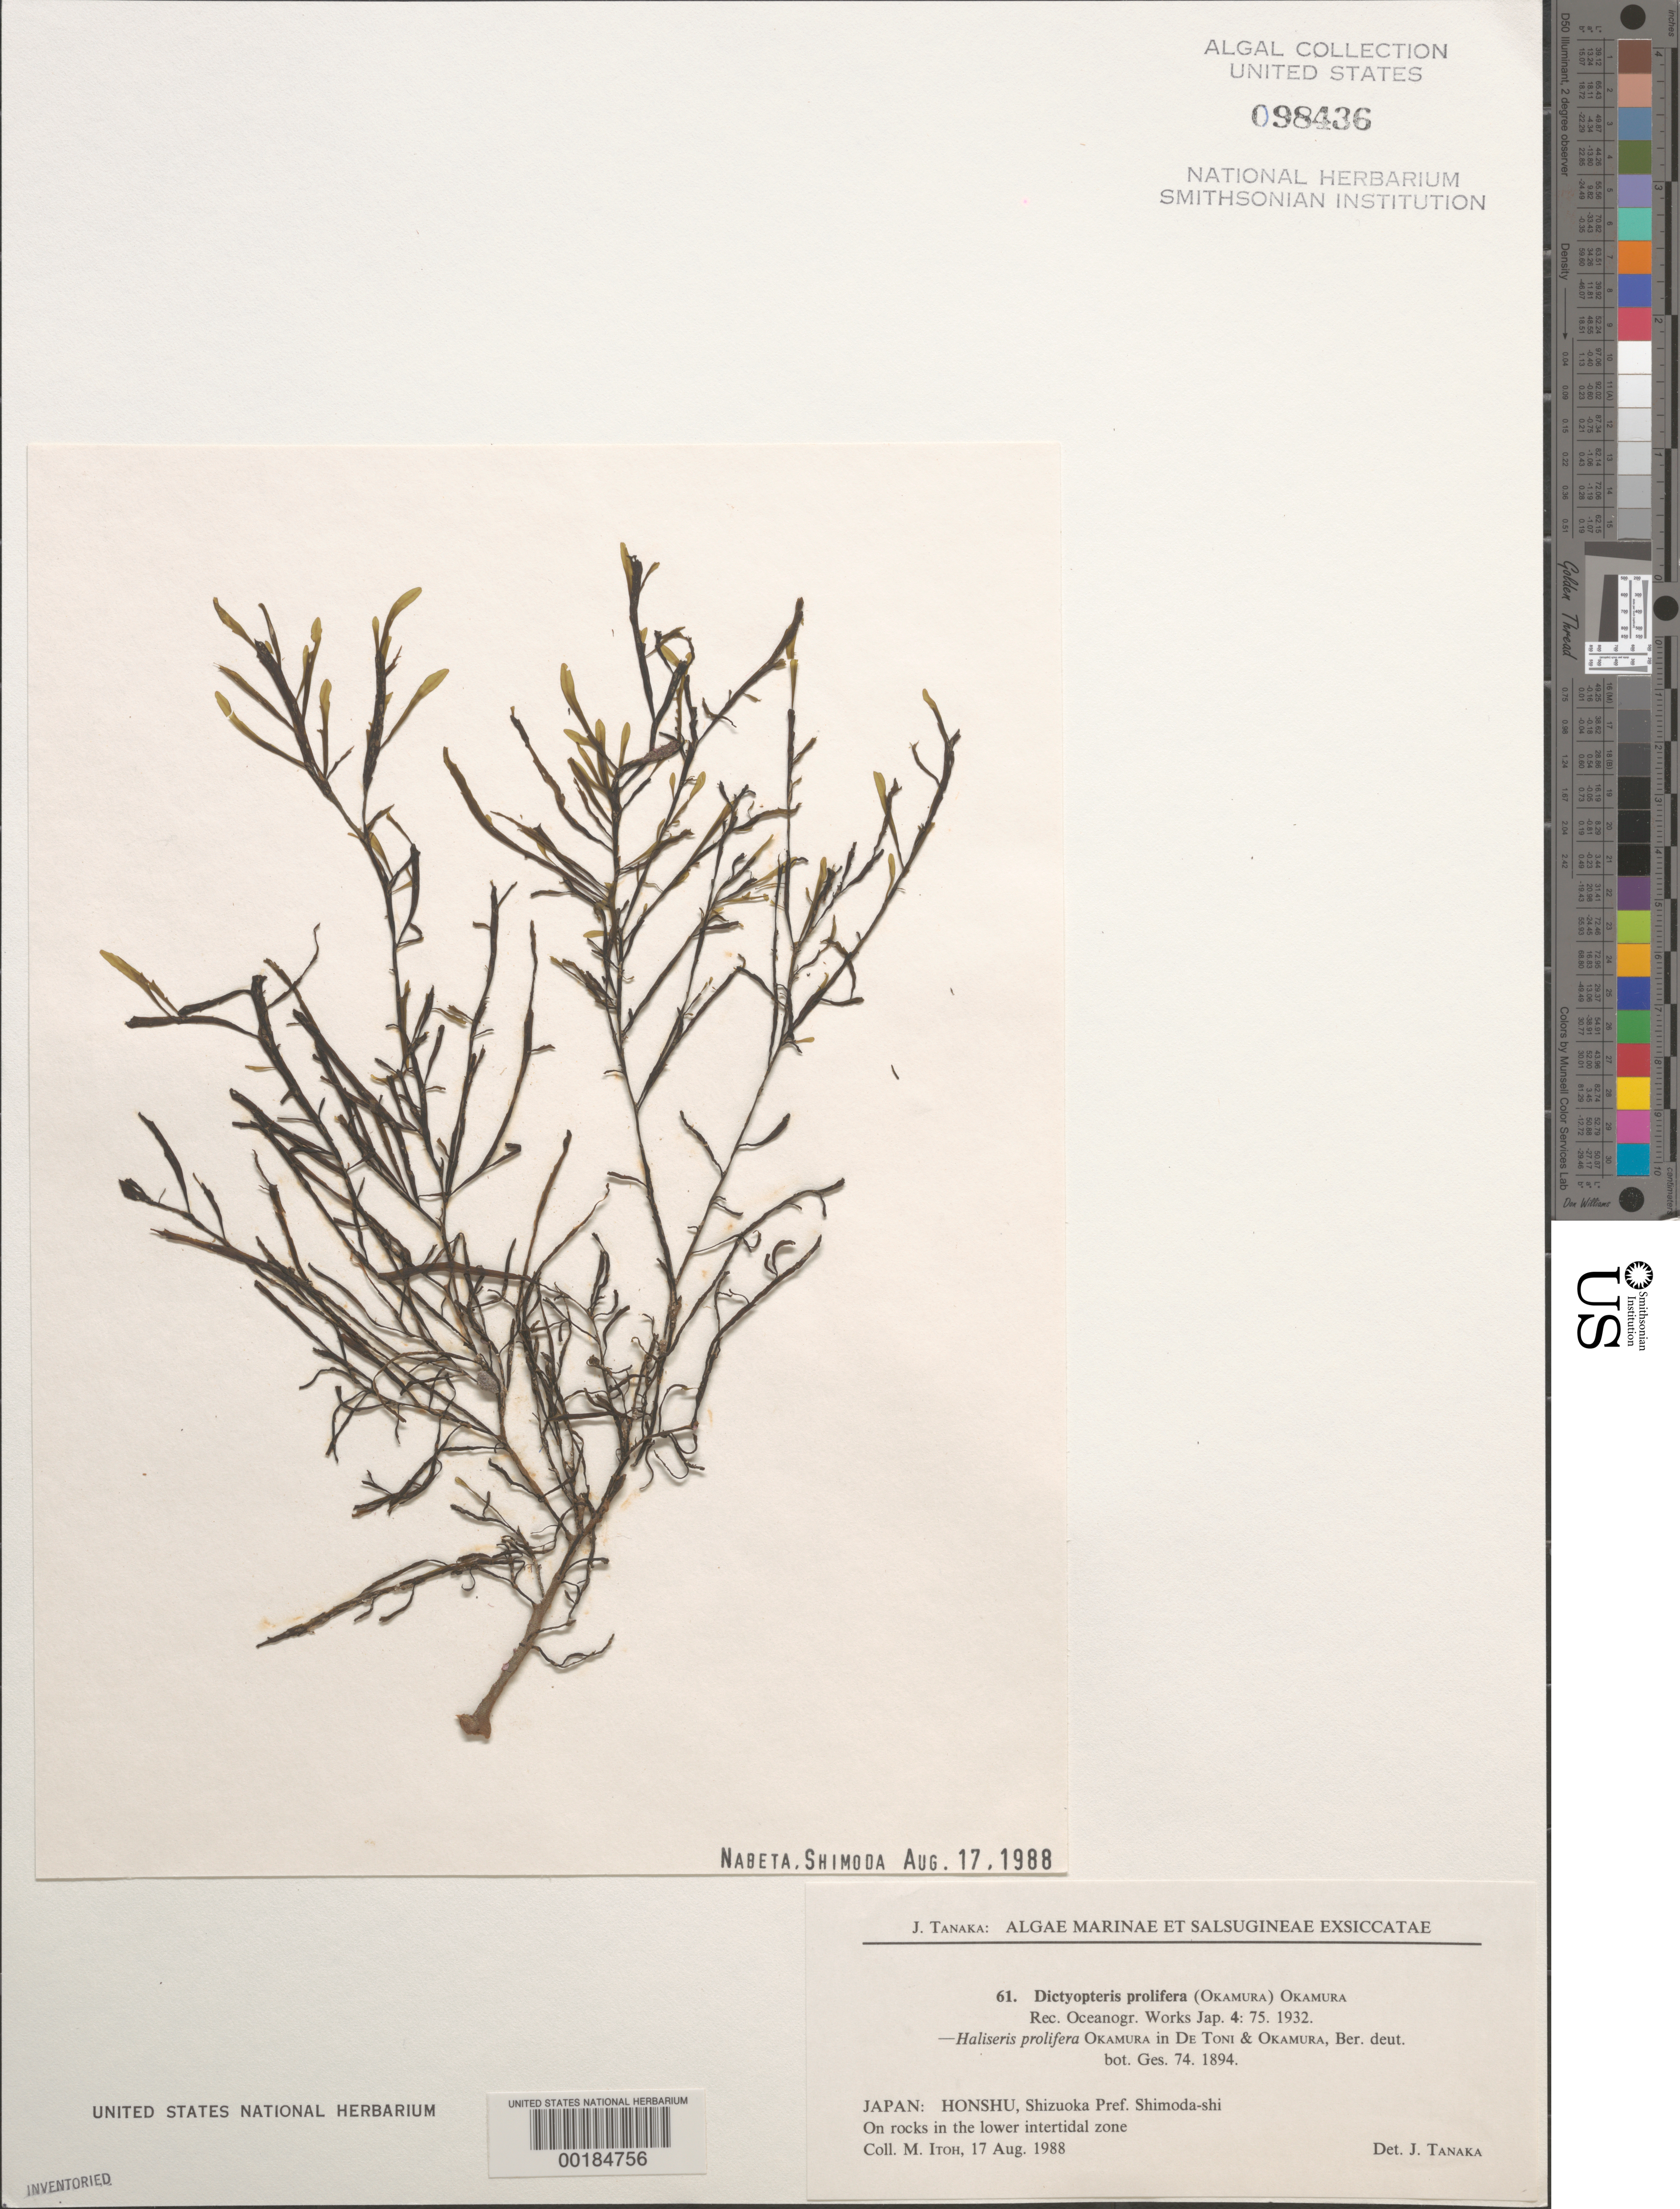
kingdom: Chromista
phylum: Ochrophyta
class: Phaeophyceae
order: Dictyotales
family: Dictyotaceae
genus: Dictyopteris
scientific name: Dictyopteris prolifera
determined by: Tanaka, J.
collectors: M. Itoh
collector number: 61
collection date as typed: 17 Aug 1988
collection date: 1988-08-17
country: Japan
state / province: Sizuoka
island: Honshu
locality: Shimoda-shi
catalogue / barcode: US 98436